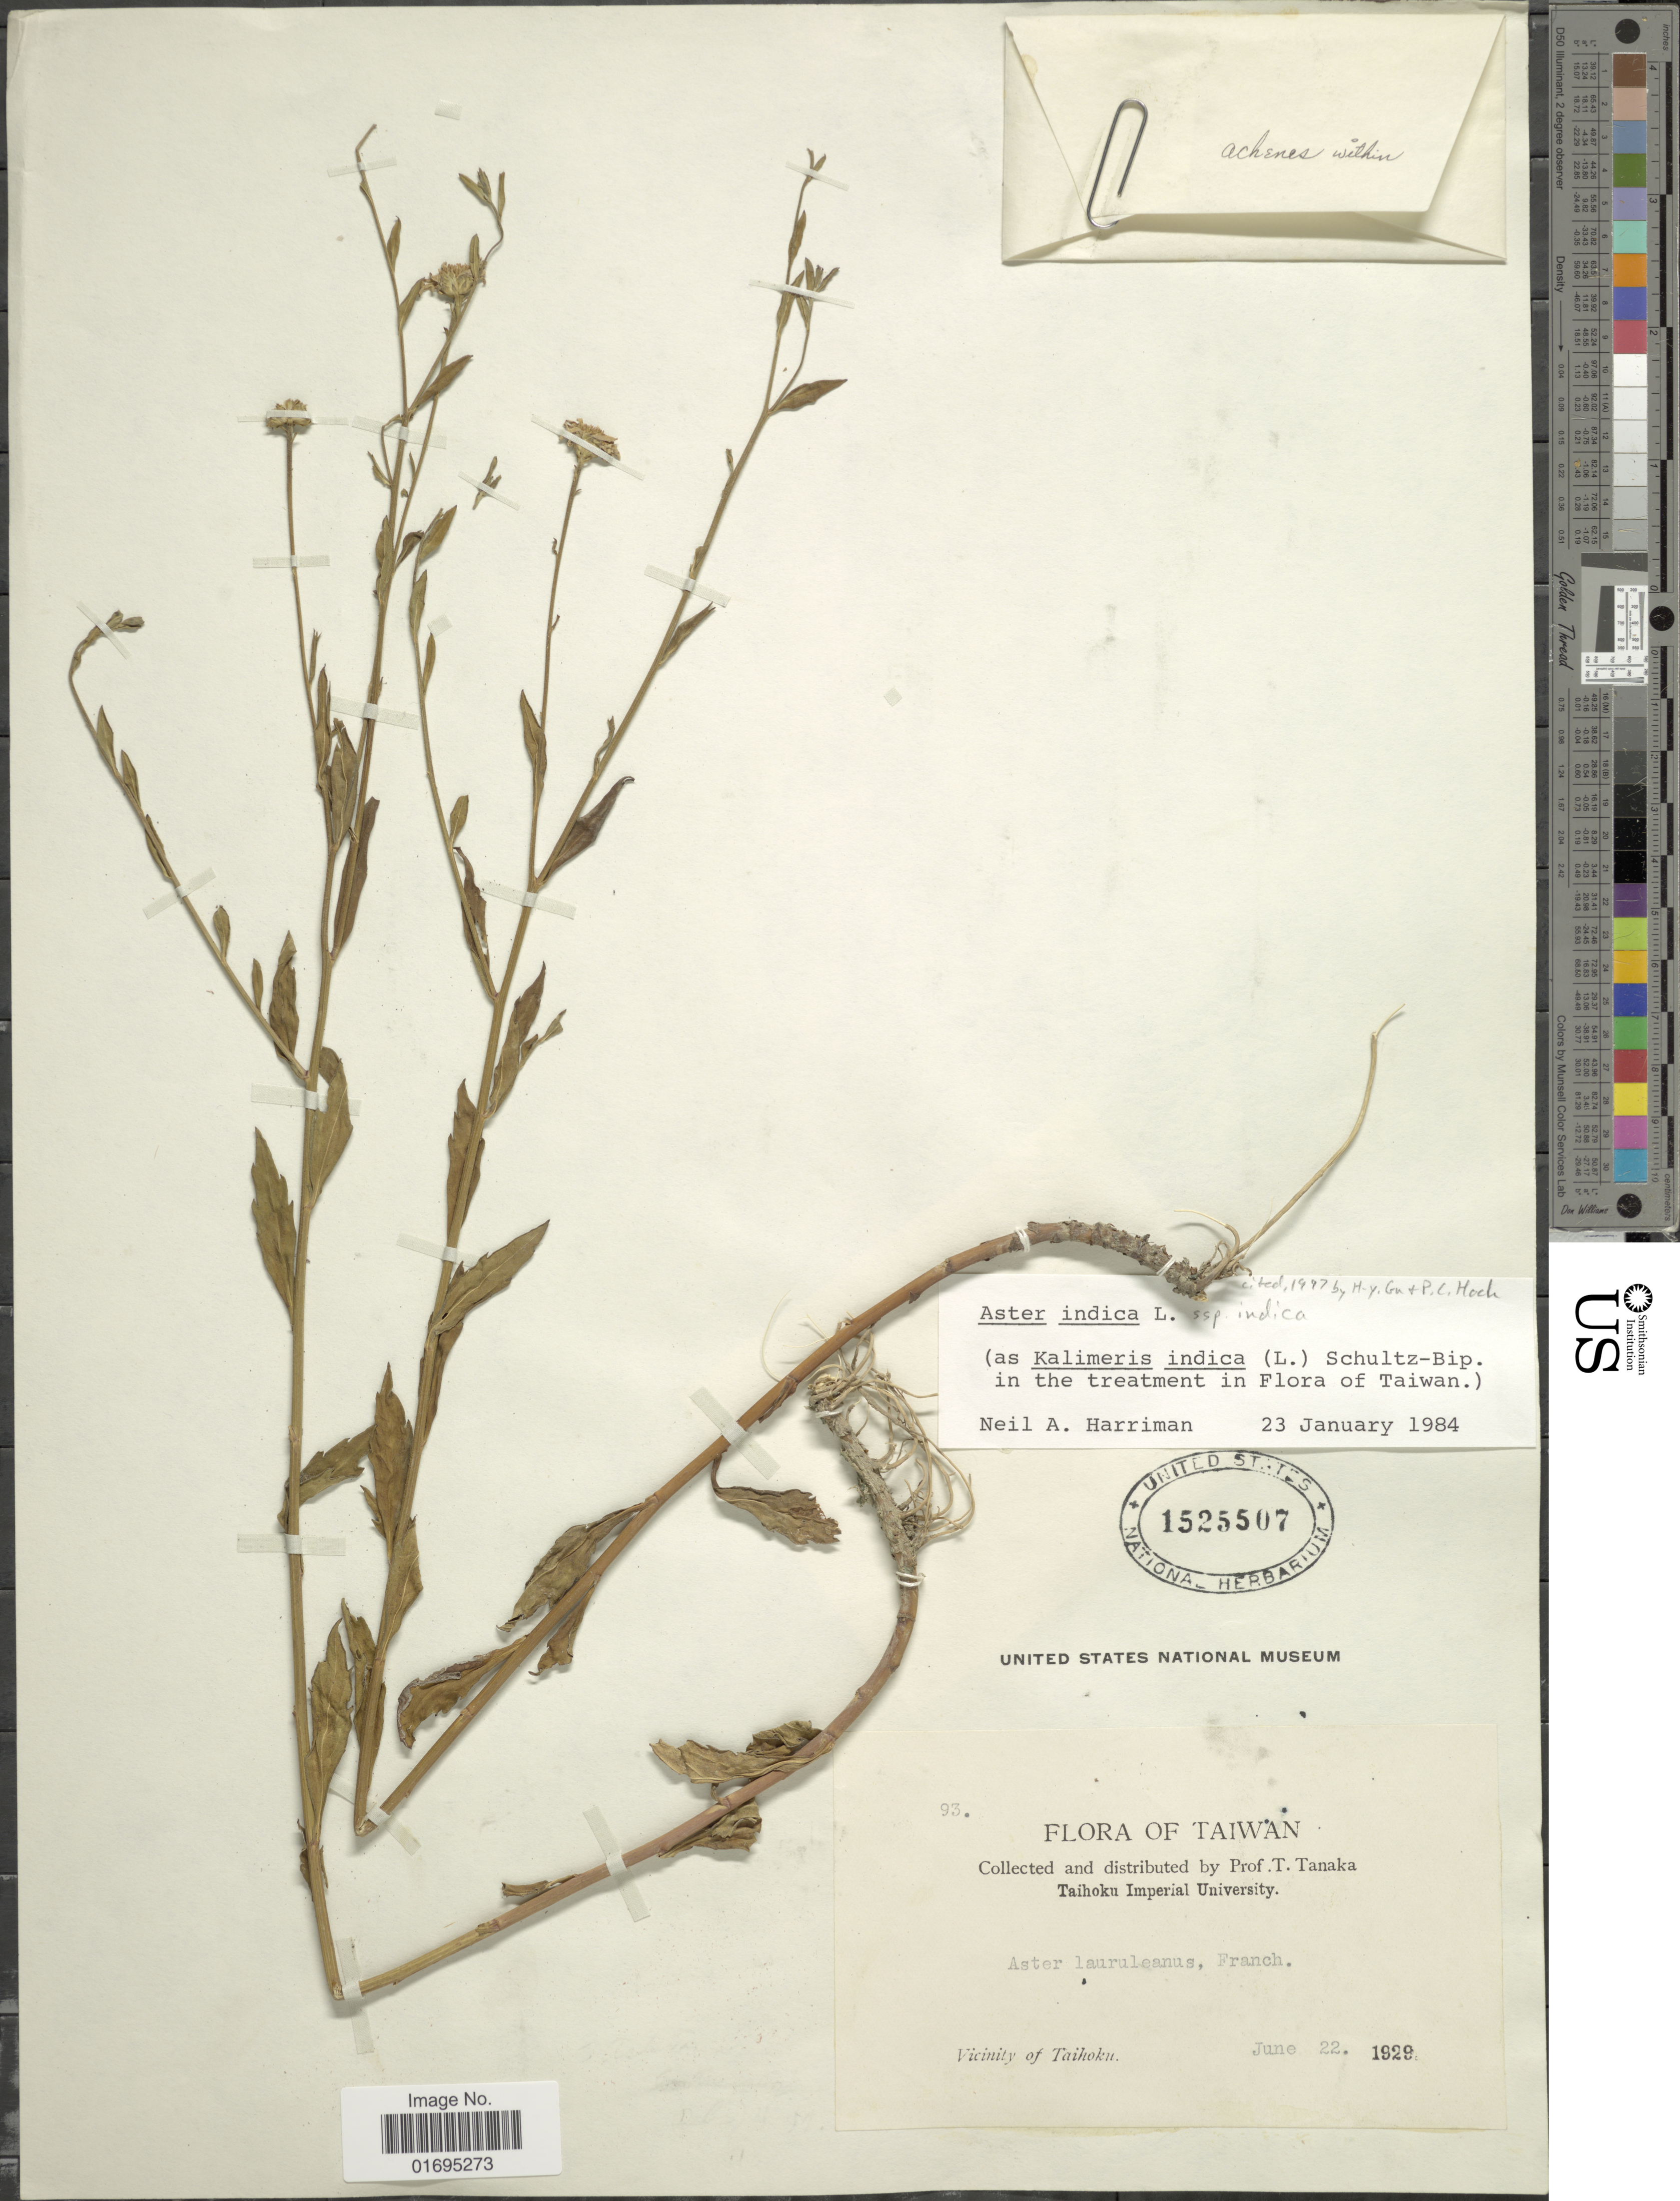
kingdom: Plantae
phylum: Tracheophyta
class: Magnoliopsida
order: Asterales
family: Asteraceae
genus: Kalimeris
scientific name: Kalimeris indica subsp. indica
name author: (L.) Sch. Bip.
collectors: T. Tanaka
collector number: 93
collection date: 1929-06-22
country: Taiwan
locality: Kweichow, Vicinity of Taihoku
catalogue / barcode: US 1525507